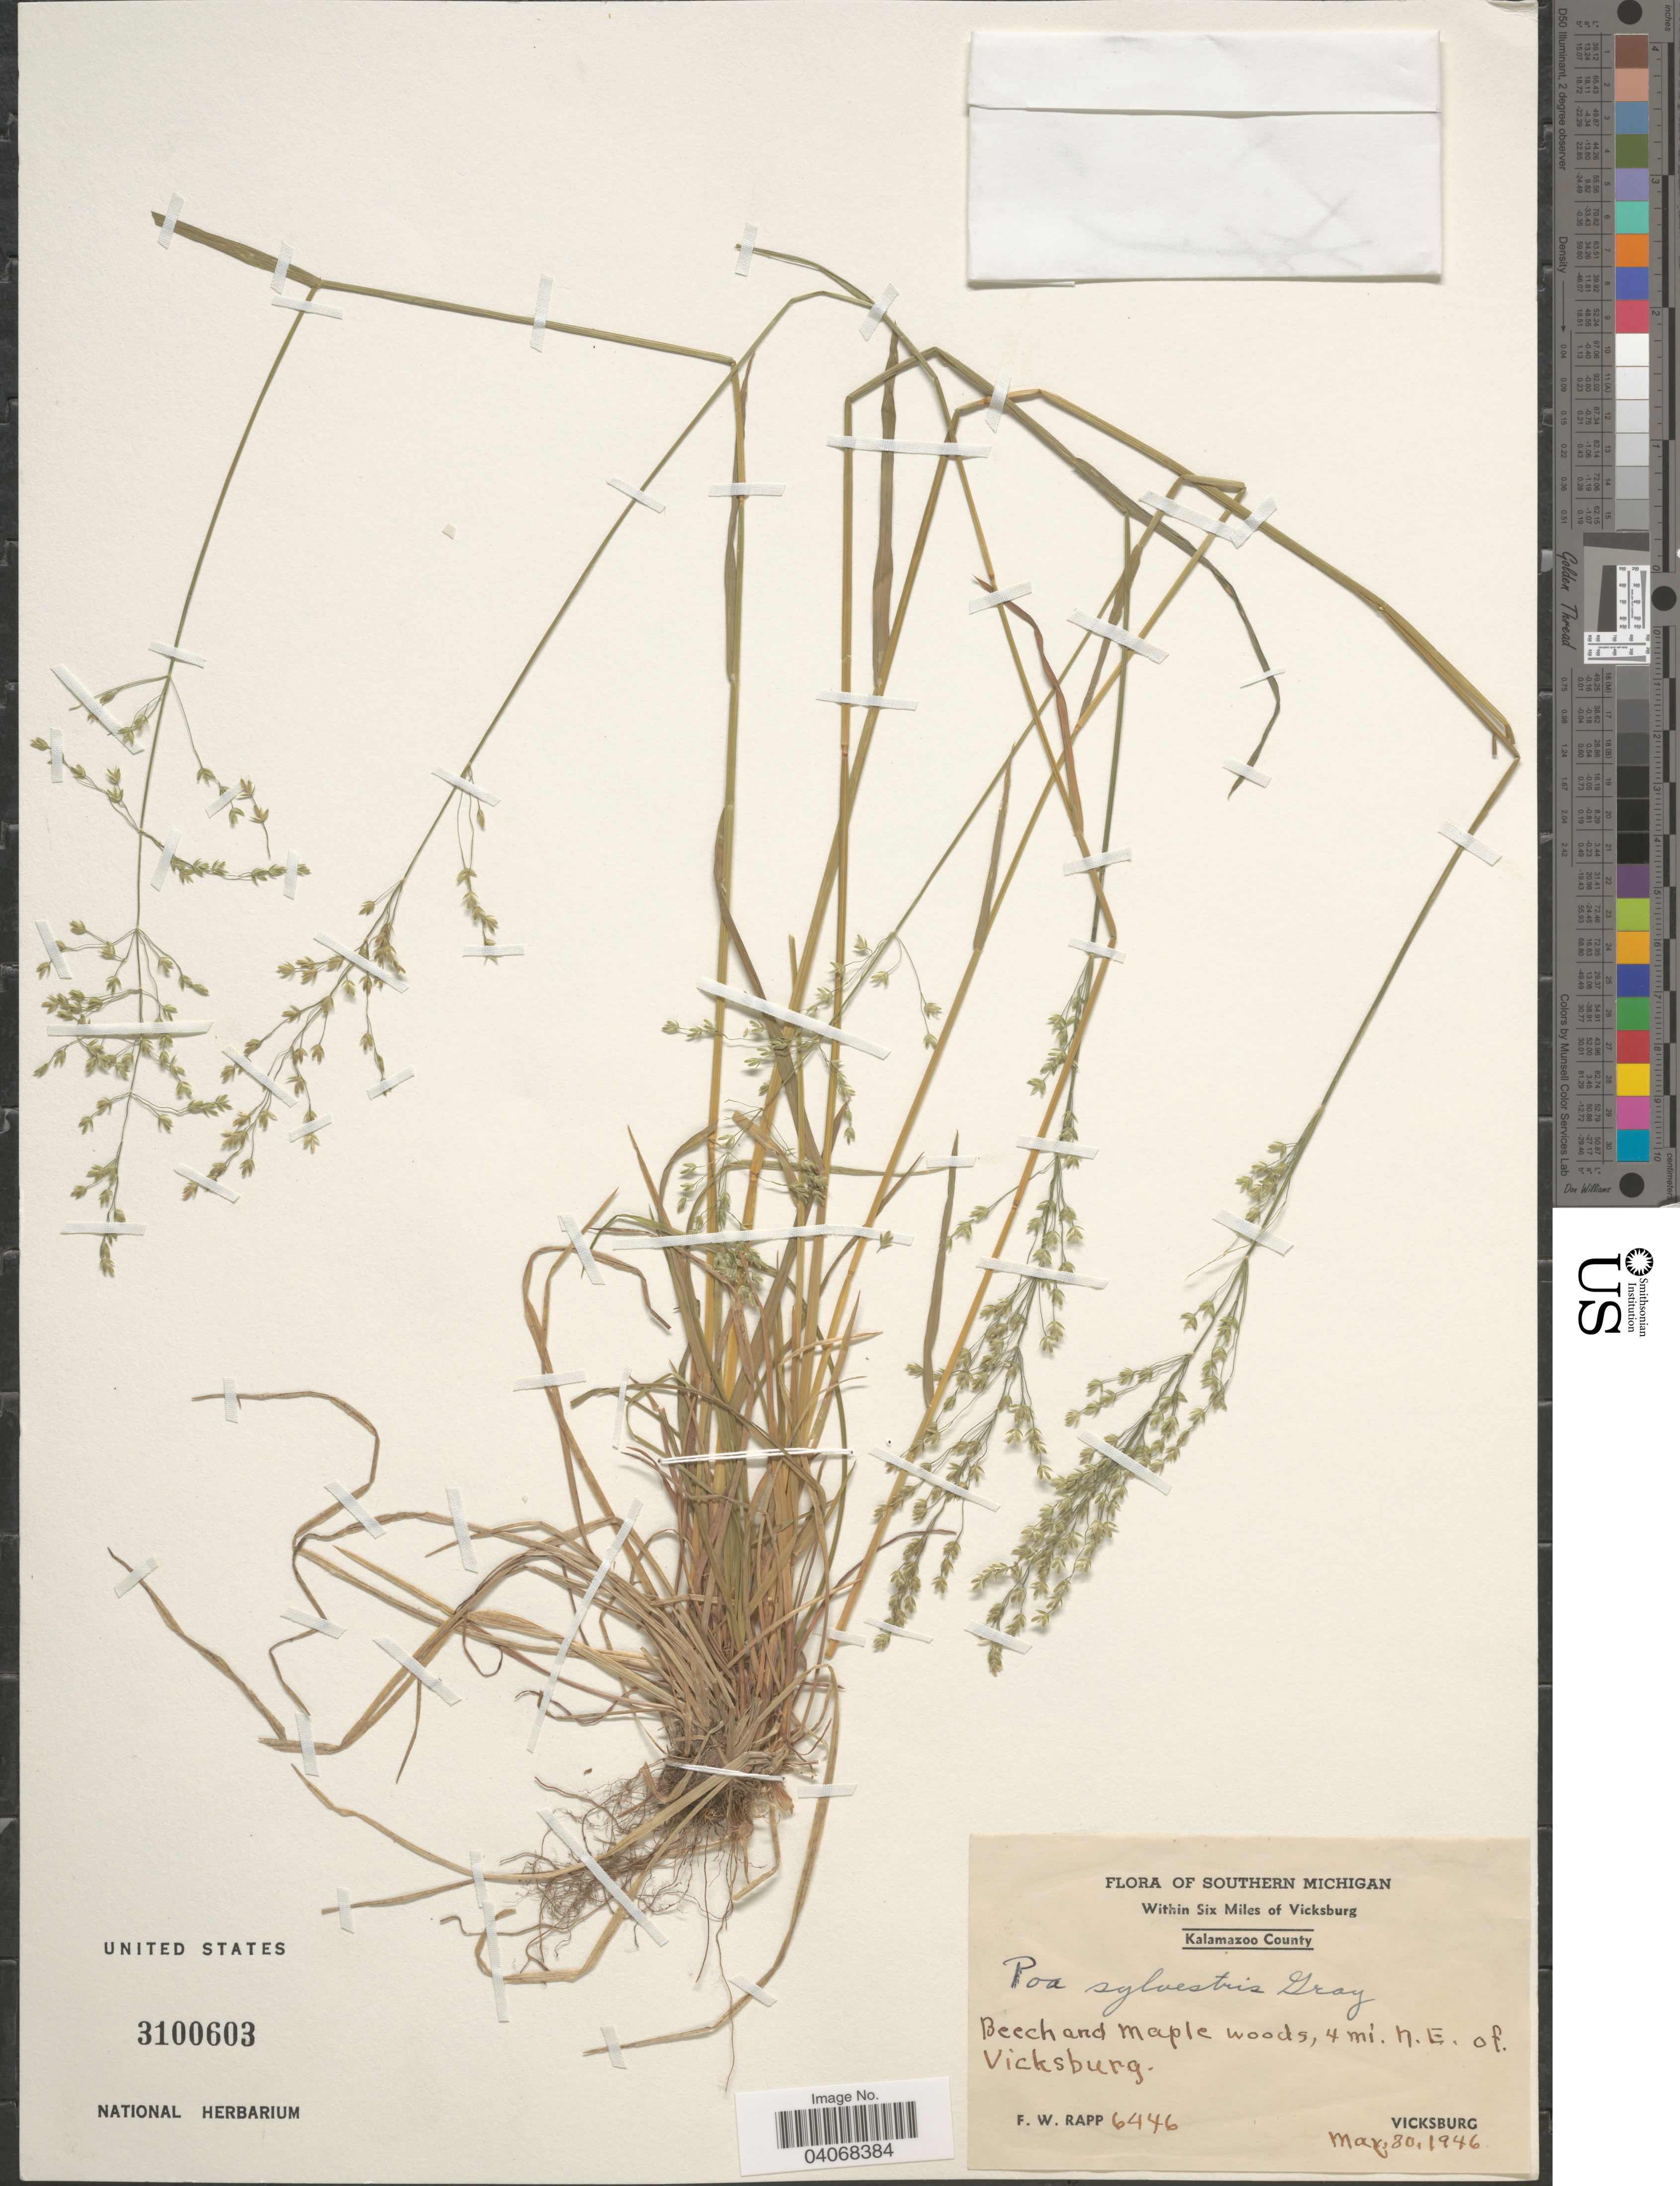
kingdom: Plantae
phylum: Tracheophyta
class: Liliopsida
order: Poales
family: Poaceae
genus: Poa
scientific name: Poa sylvestris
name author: A. Gray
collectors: F. Rapp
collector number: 6446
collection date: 1946-05-30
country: United States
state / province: Michigan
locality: Southern Michigan. Within Six Miles of Vicksburg. Kalamazoo County. Beech and maple woods, 4 mi. N.E. of Vicksburg.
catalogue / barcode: US 3100603